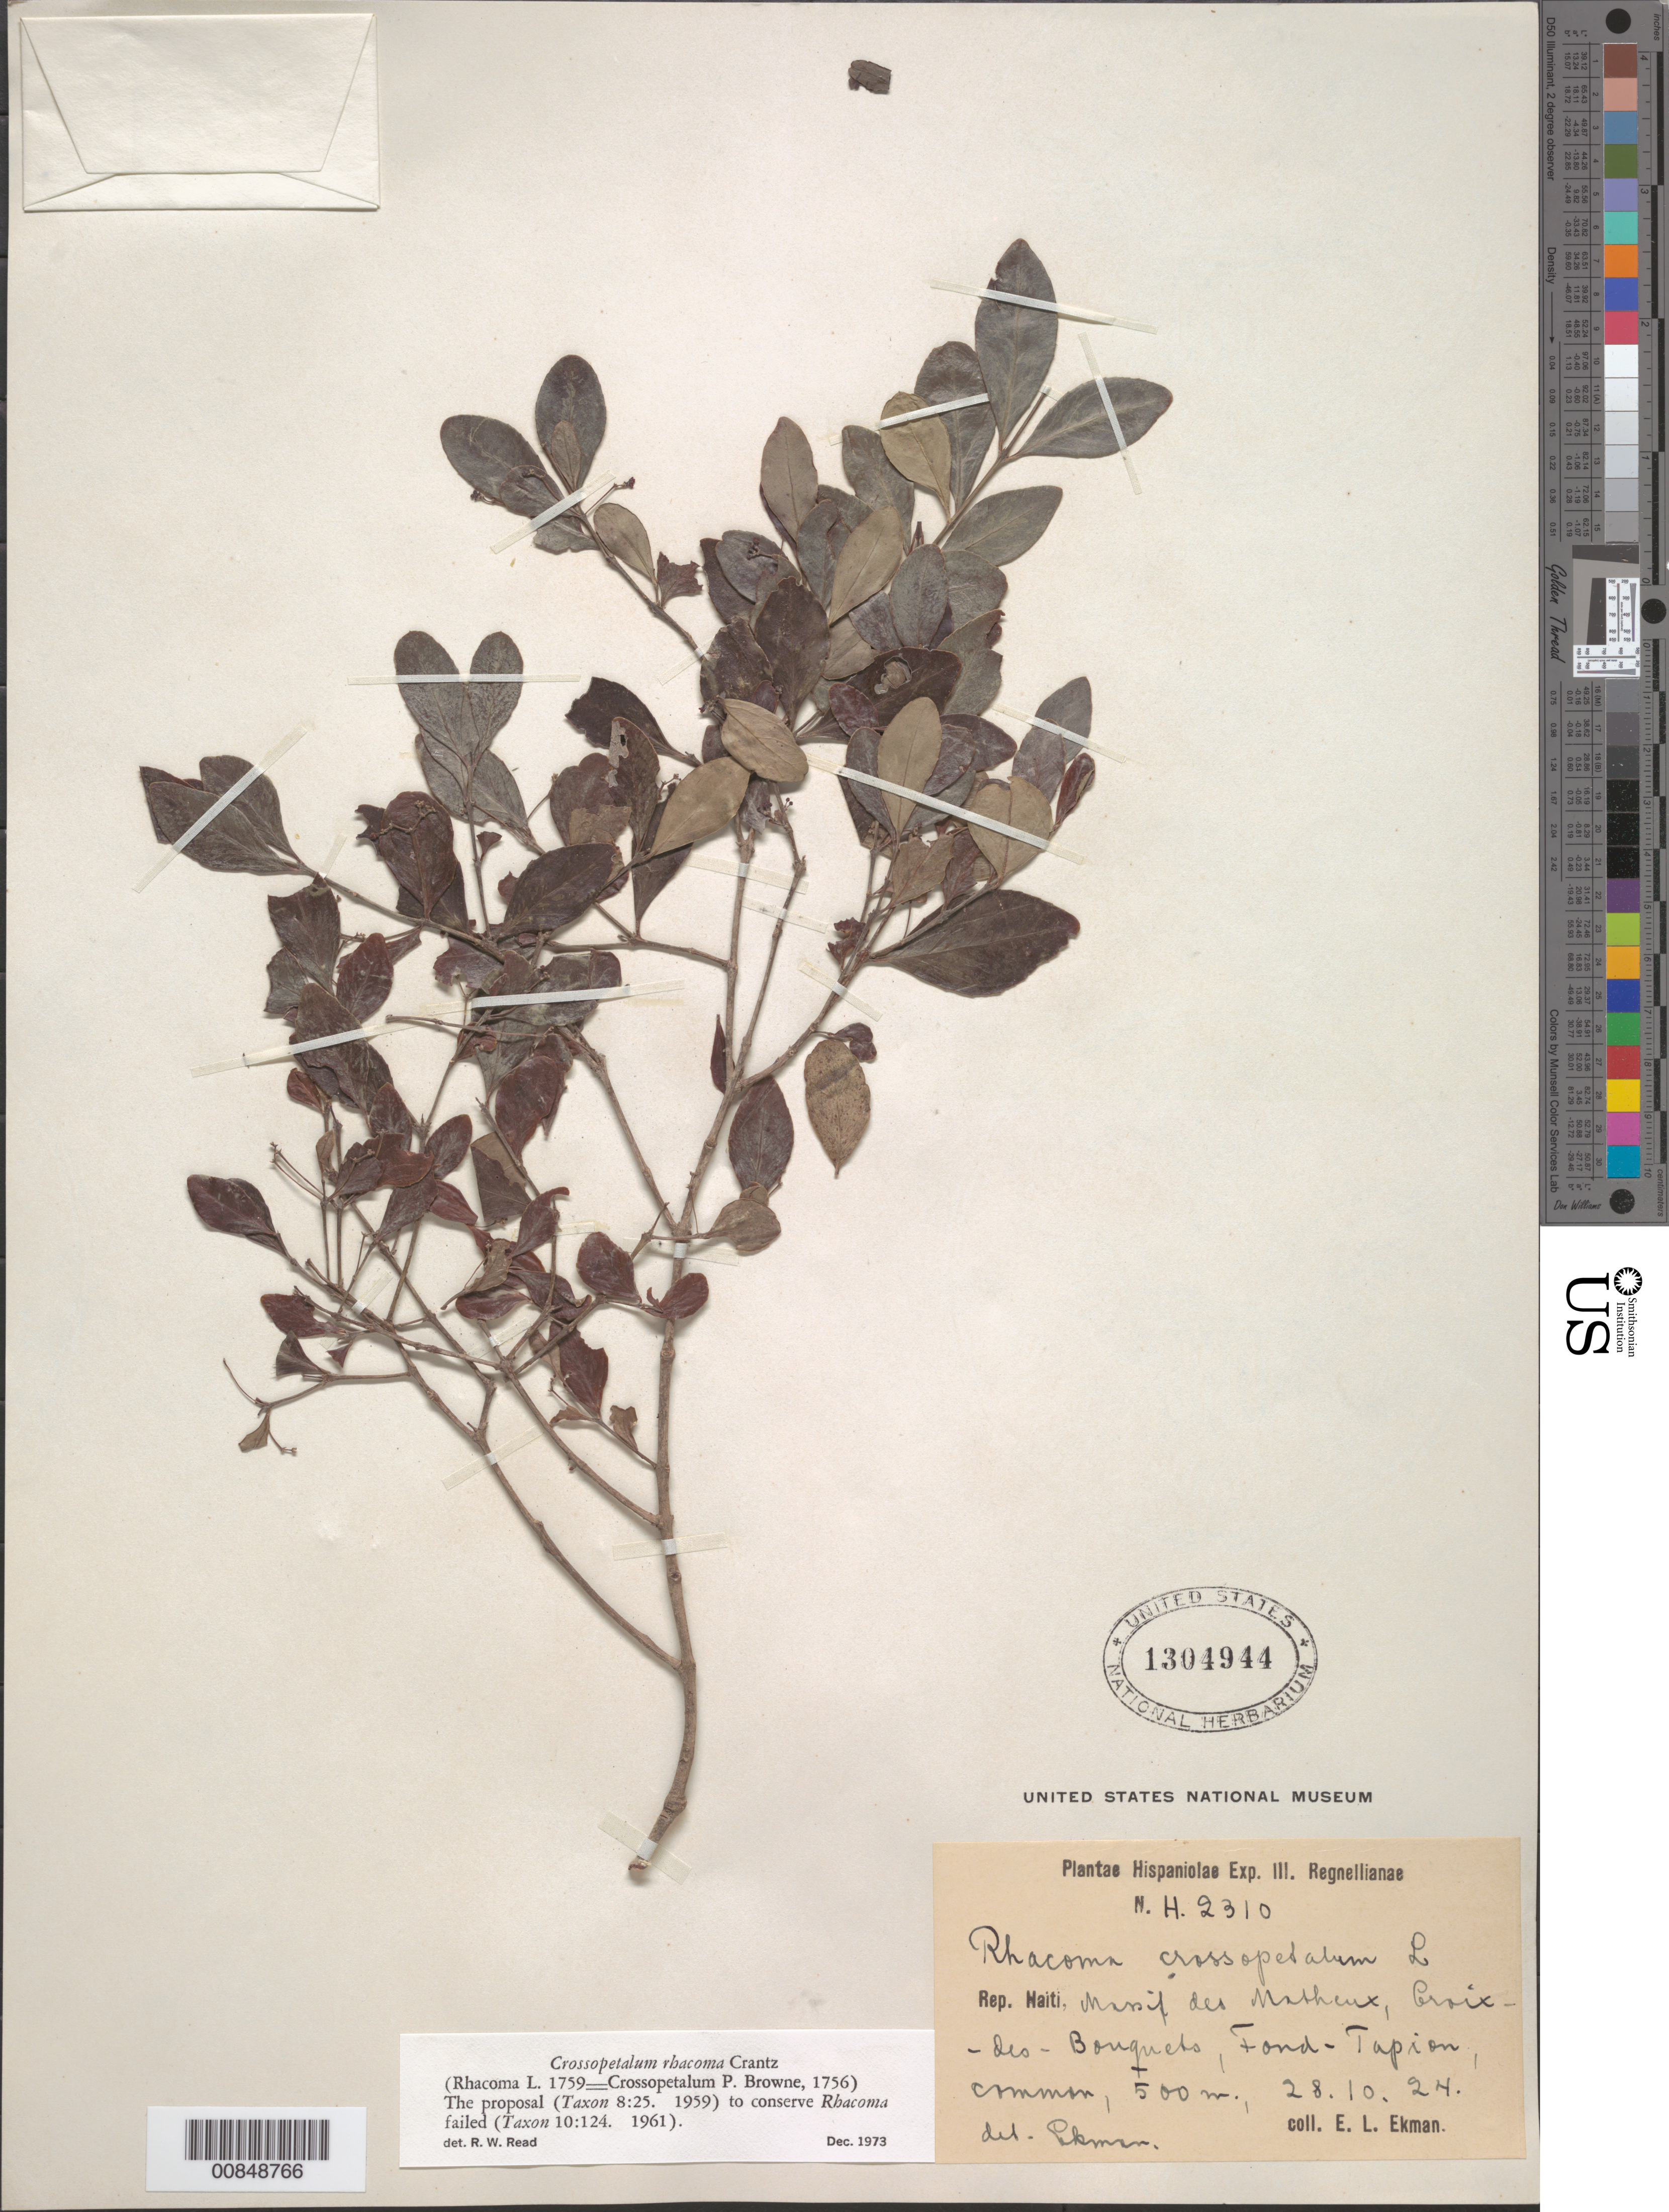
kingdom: Plantae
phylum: Tracheophyta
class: Magnoliopsida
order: Celastrales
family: Celastraceae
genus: Crossopetalum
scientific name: Crossopetalum rhacoma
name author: Crantz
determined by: Read, Robert W., (US), NMNH (UNITED STATES)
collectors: E. L. Ekman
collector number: H 2310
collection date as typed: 28 Oct 1924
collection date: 1924-10-28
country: Haiti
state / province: Ouest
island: Hispaniola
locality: Massif des Matheux, Croix des Bouquets, Fond Tapion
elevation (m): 500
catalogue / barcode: US 1304944